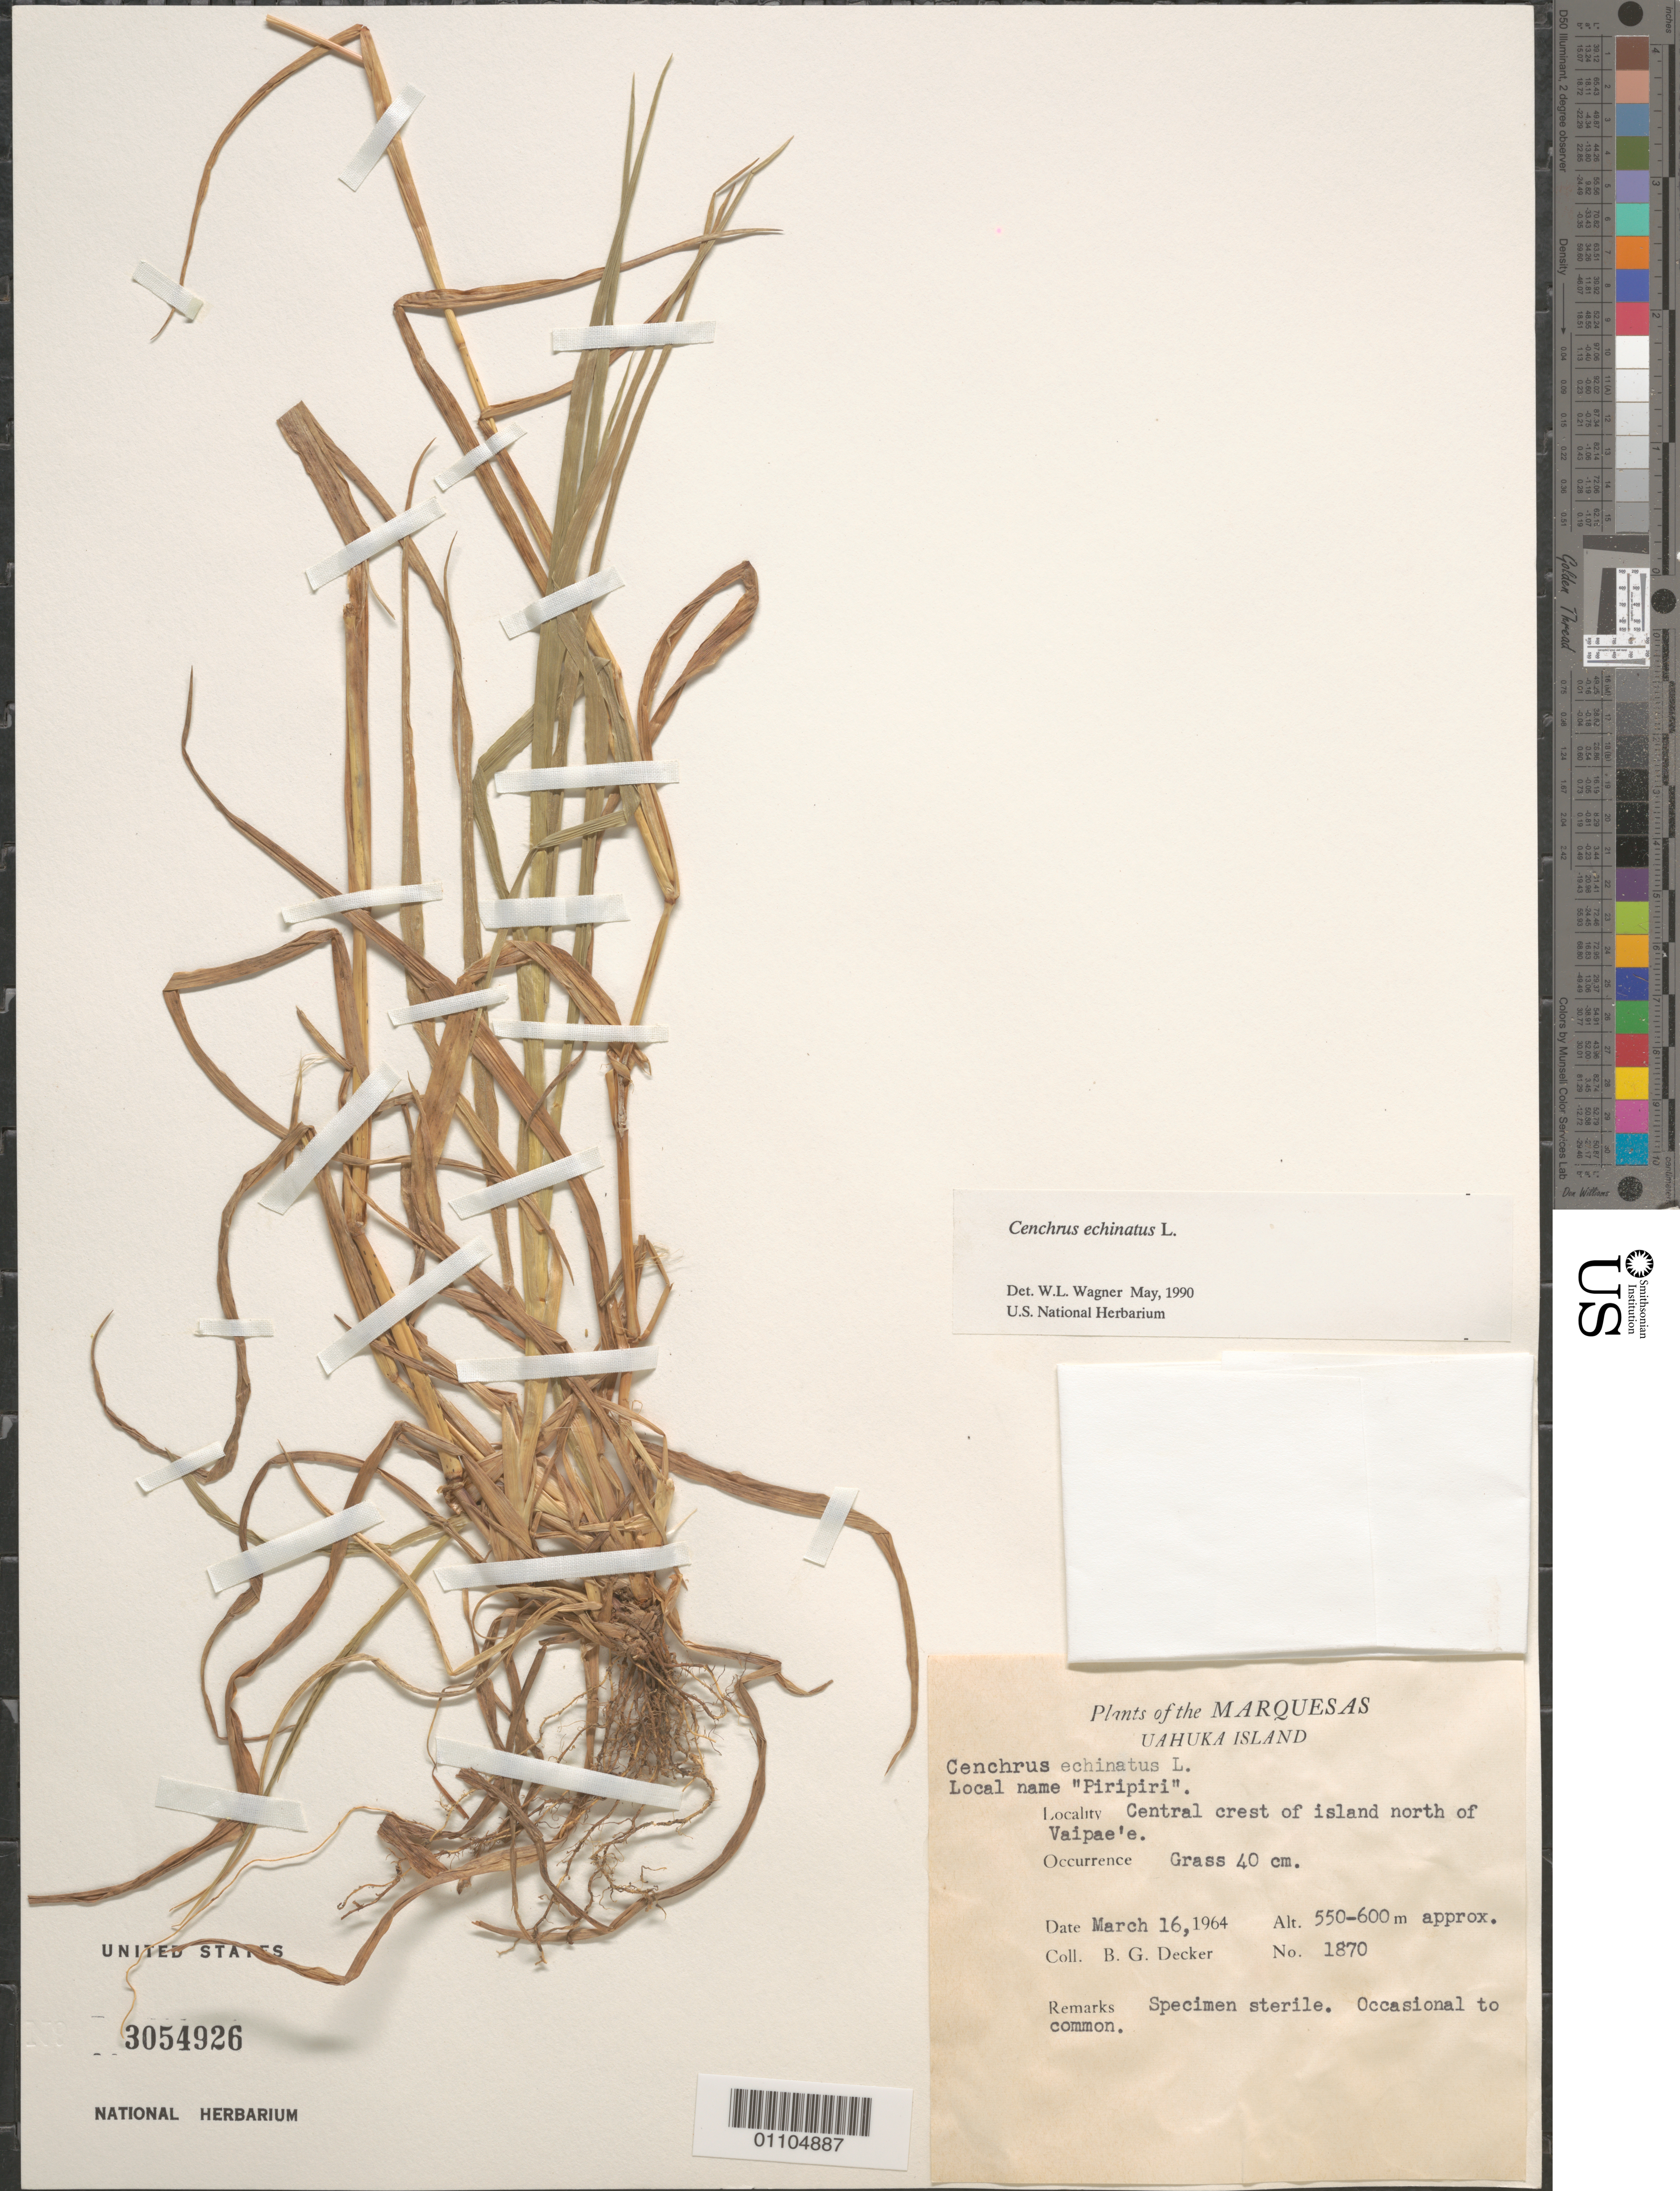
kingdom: Plantae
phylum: Tracheophyta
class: Liliopsida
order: Poales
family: Poaceae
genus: Cenchrus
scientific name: Cenchrus echinatus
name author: L.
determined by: Wagner, W. L., (BOT), Smithsonian Institution - National Museum of Natural History (UNITED STATES)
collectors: B. G. Decker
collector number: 1870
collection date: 1964-03-16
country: French Polynesia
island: Ua Huka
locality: central crest of island N of Vaipae'e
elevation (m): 550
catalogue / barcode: US 3054926